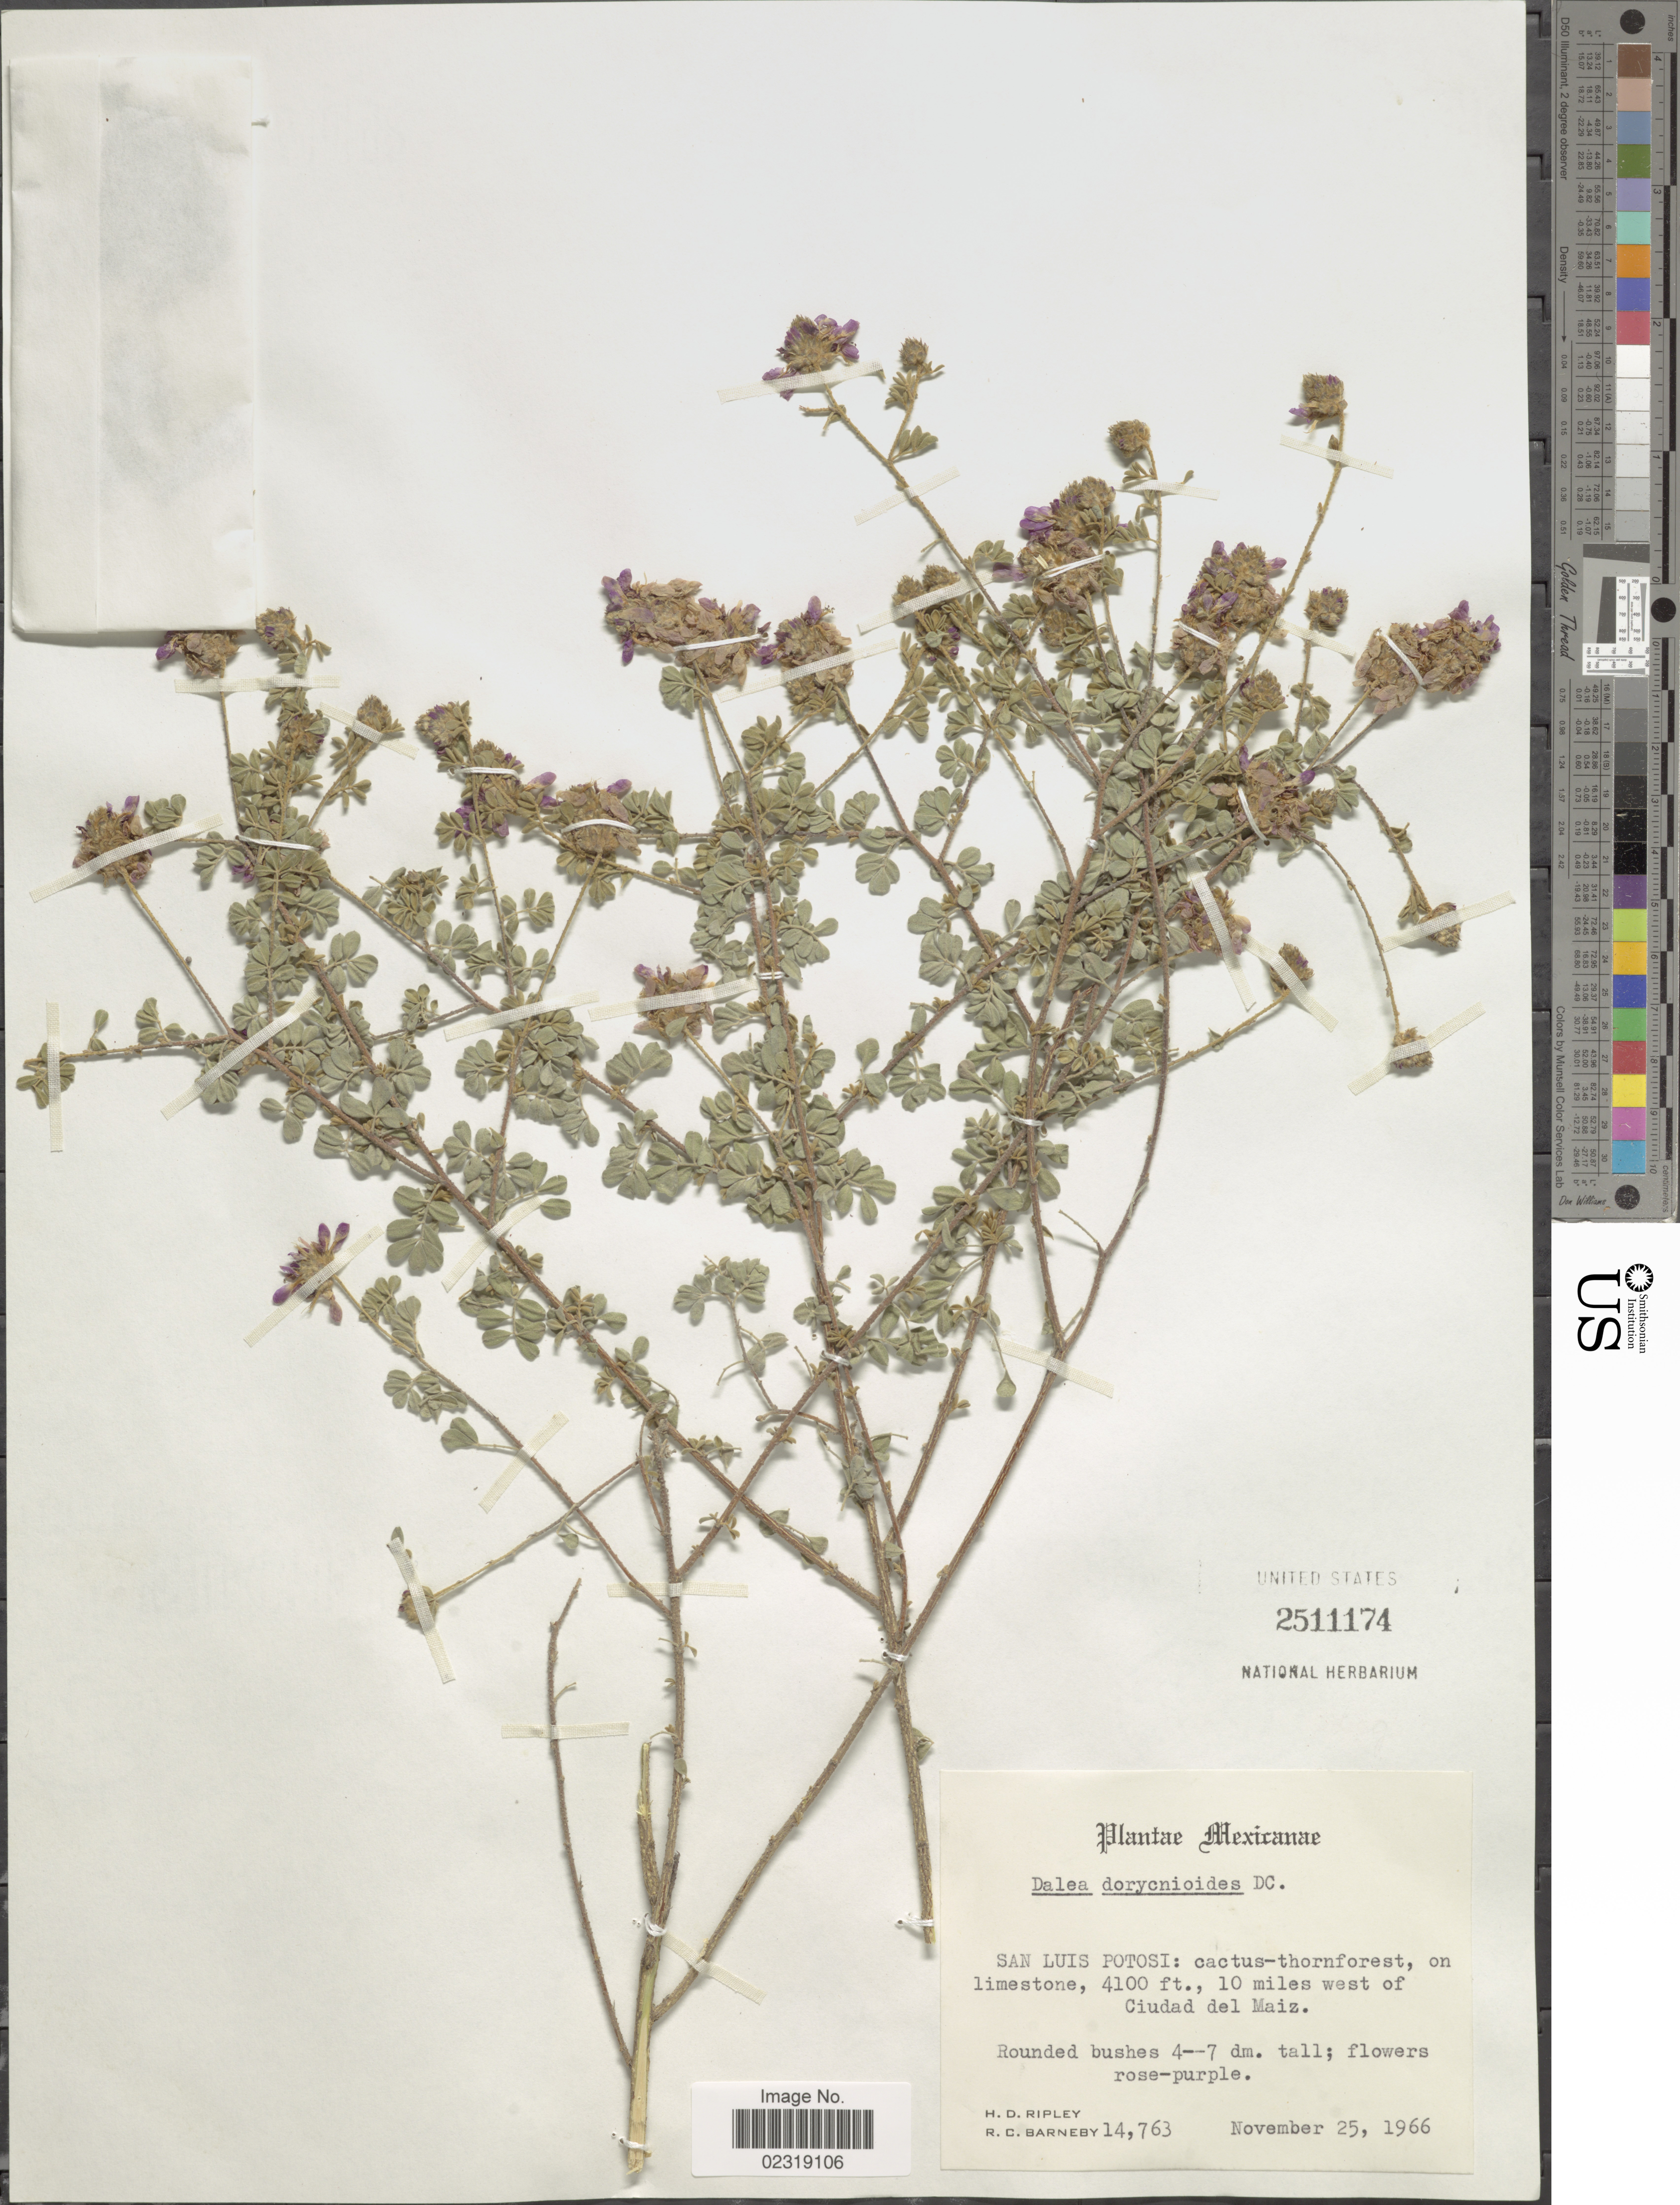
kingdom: Plantae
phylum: Tracheophyta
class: Magnoliopsida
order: Fabales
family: Fabaceae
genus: Dalea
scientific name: Dalea dorycnioides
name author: DC.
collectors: H. Ripley & R. C. Barneby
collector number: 14763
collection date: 1966-11-25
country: Mexico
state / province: San Luis Potosí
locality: San Luis Potosi: cactus-thornforest, on limestone, 10 miles west of Ciudad del Maiz.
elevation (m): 1250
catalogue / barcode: US 2511174